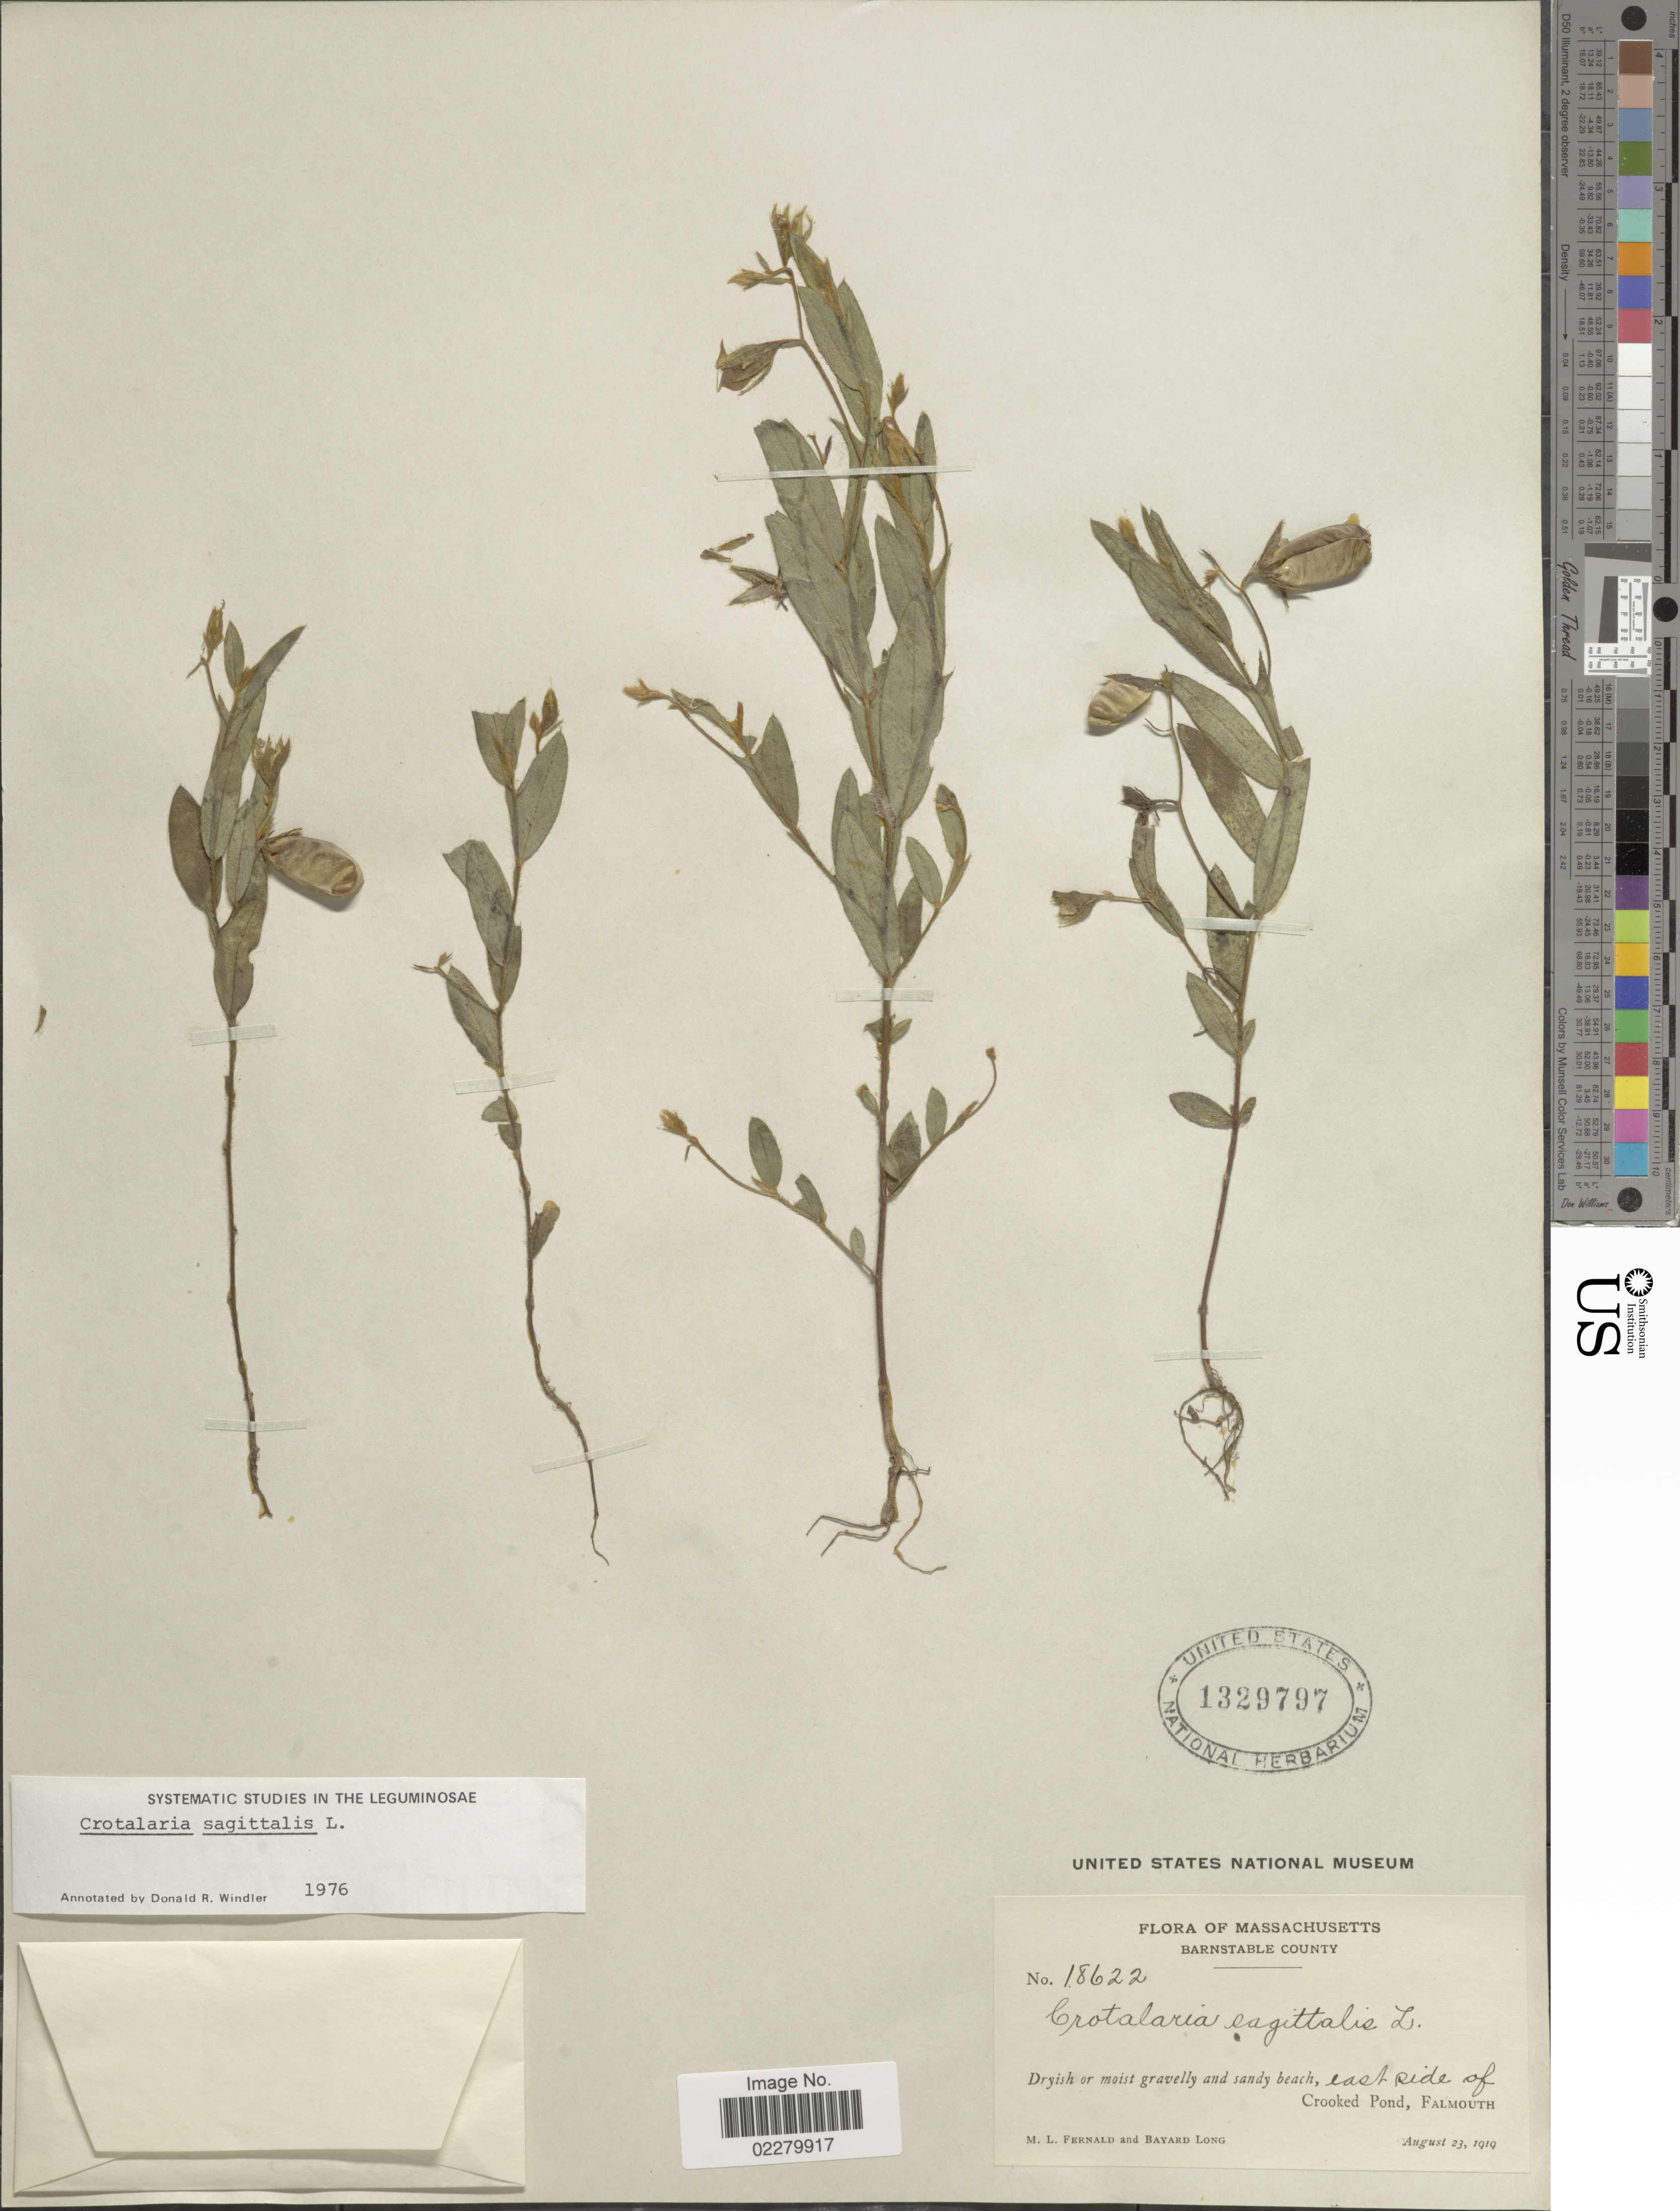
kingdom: Plantae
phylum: Tracheophyta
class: Magnoliopsida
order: Fabales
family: Fabaceae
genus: Crotalaria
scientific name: Crotalaria sagittalis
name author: L.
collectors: M. L. Fernald & B. Long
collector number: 18622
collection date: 1919-08-23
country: United States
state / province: Massachusetts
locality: Barnstable County. Dryish or moist gravelly and sandy beach, east side of Crooked Pond, Falmouth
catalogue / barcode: US 1329797